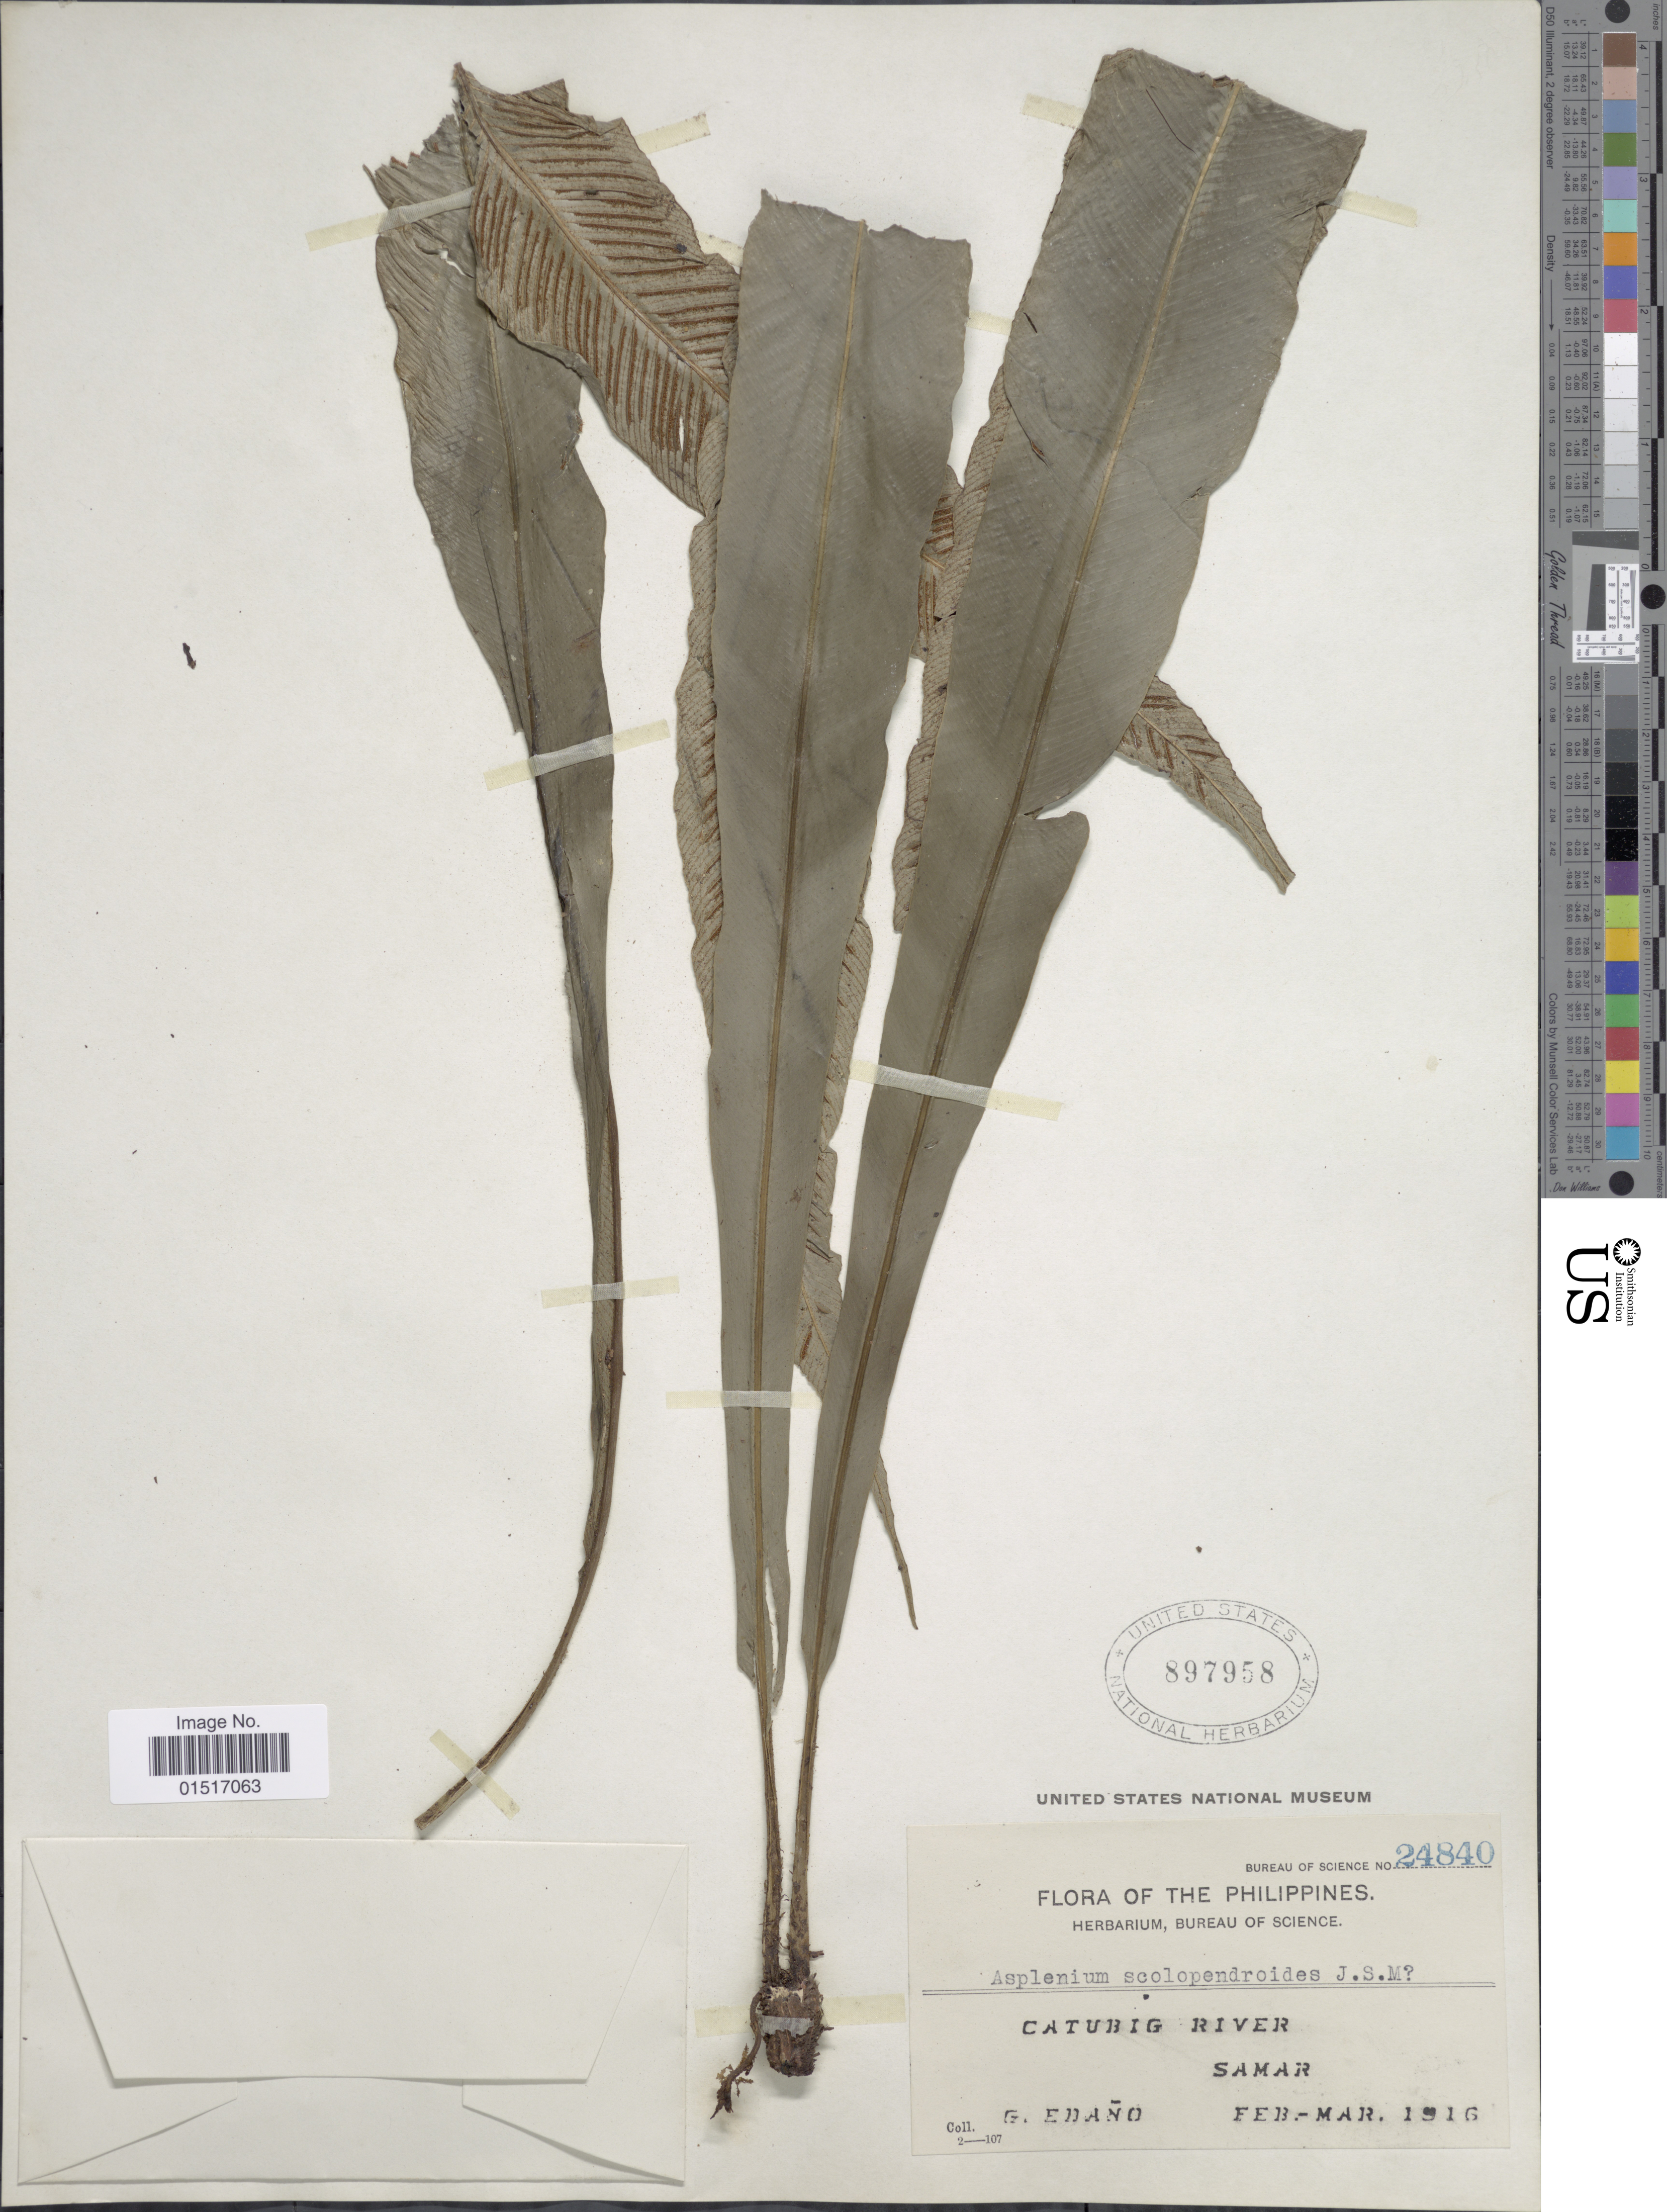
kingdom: Plantae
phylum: Tracheophyta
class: Polypodiopsida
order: Polypodiales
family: Aspleniaceae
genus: Asplenium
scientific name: Asplenium scolopendrioides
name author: J. Sm.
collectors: G. Edaño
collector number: Bureau of Science 24840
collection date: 1916-02/1916-03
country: Philippines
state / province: Eastern Visayas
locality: Catubig River, Samar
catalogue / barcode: US 897958